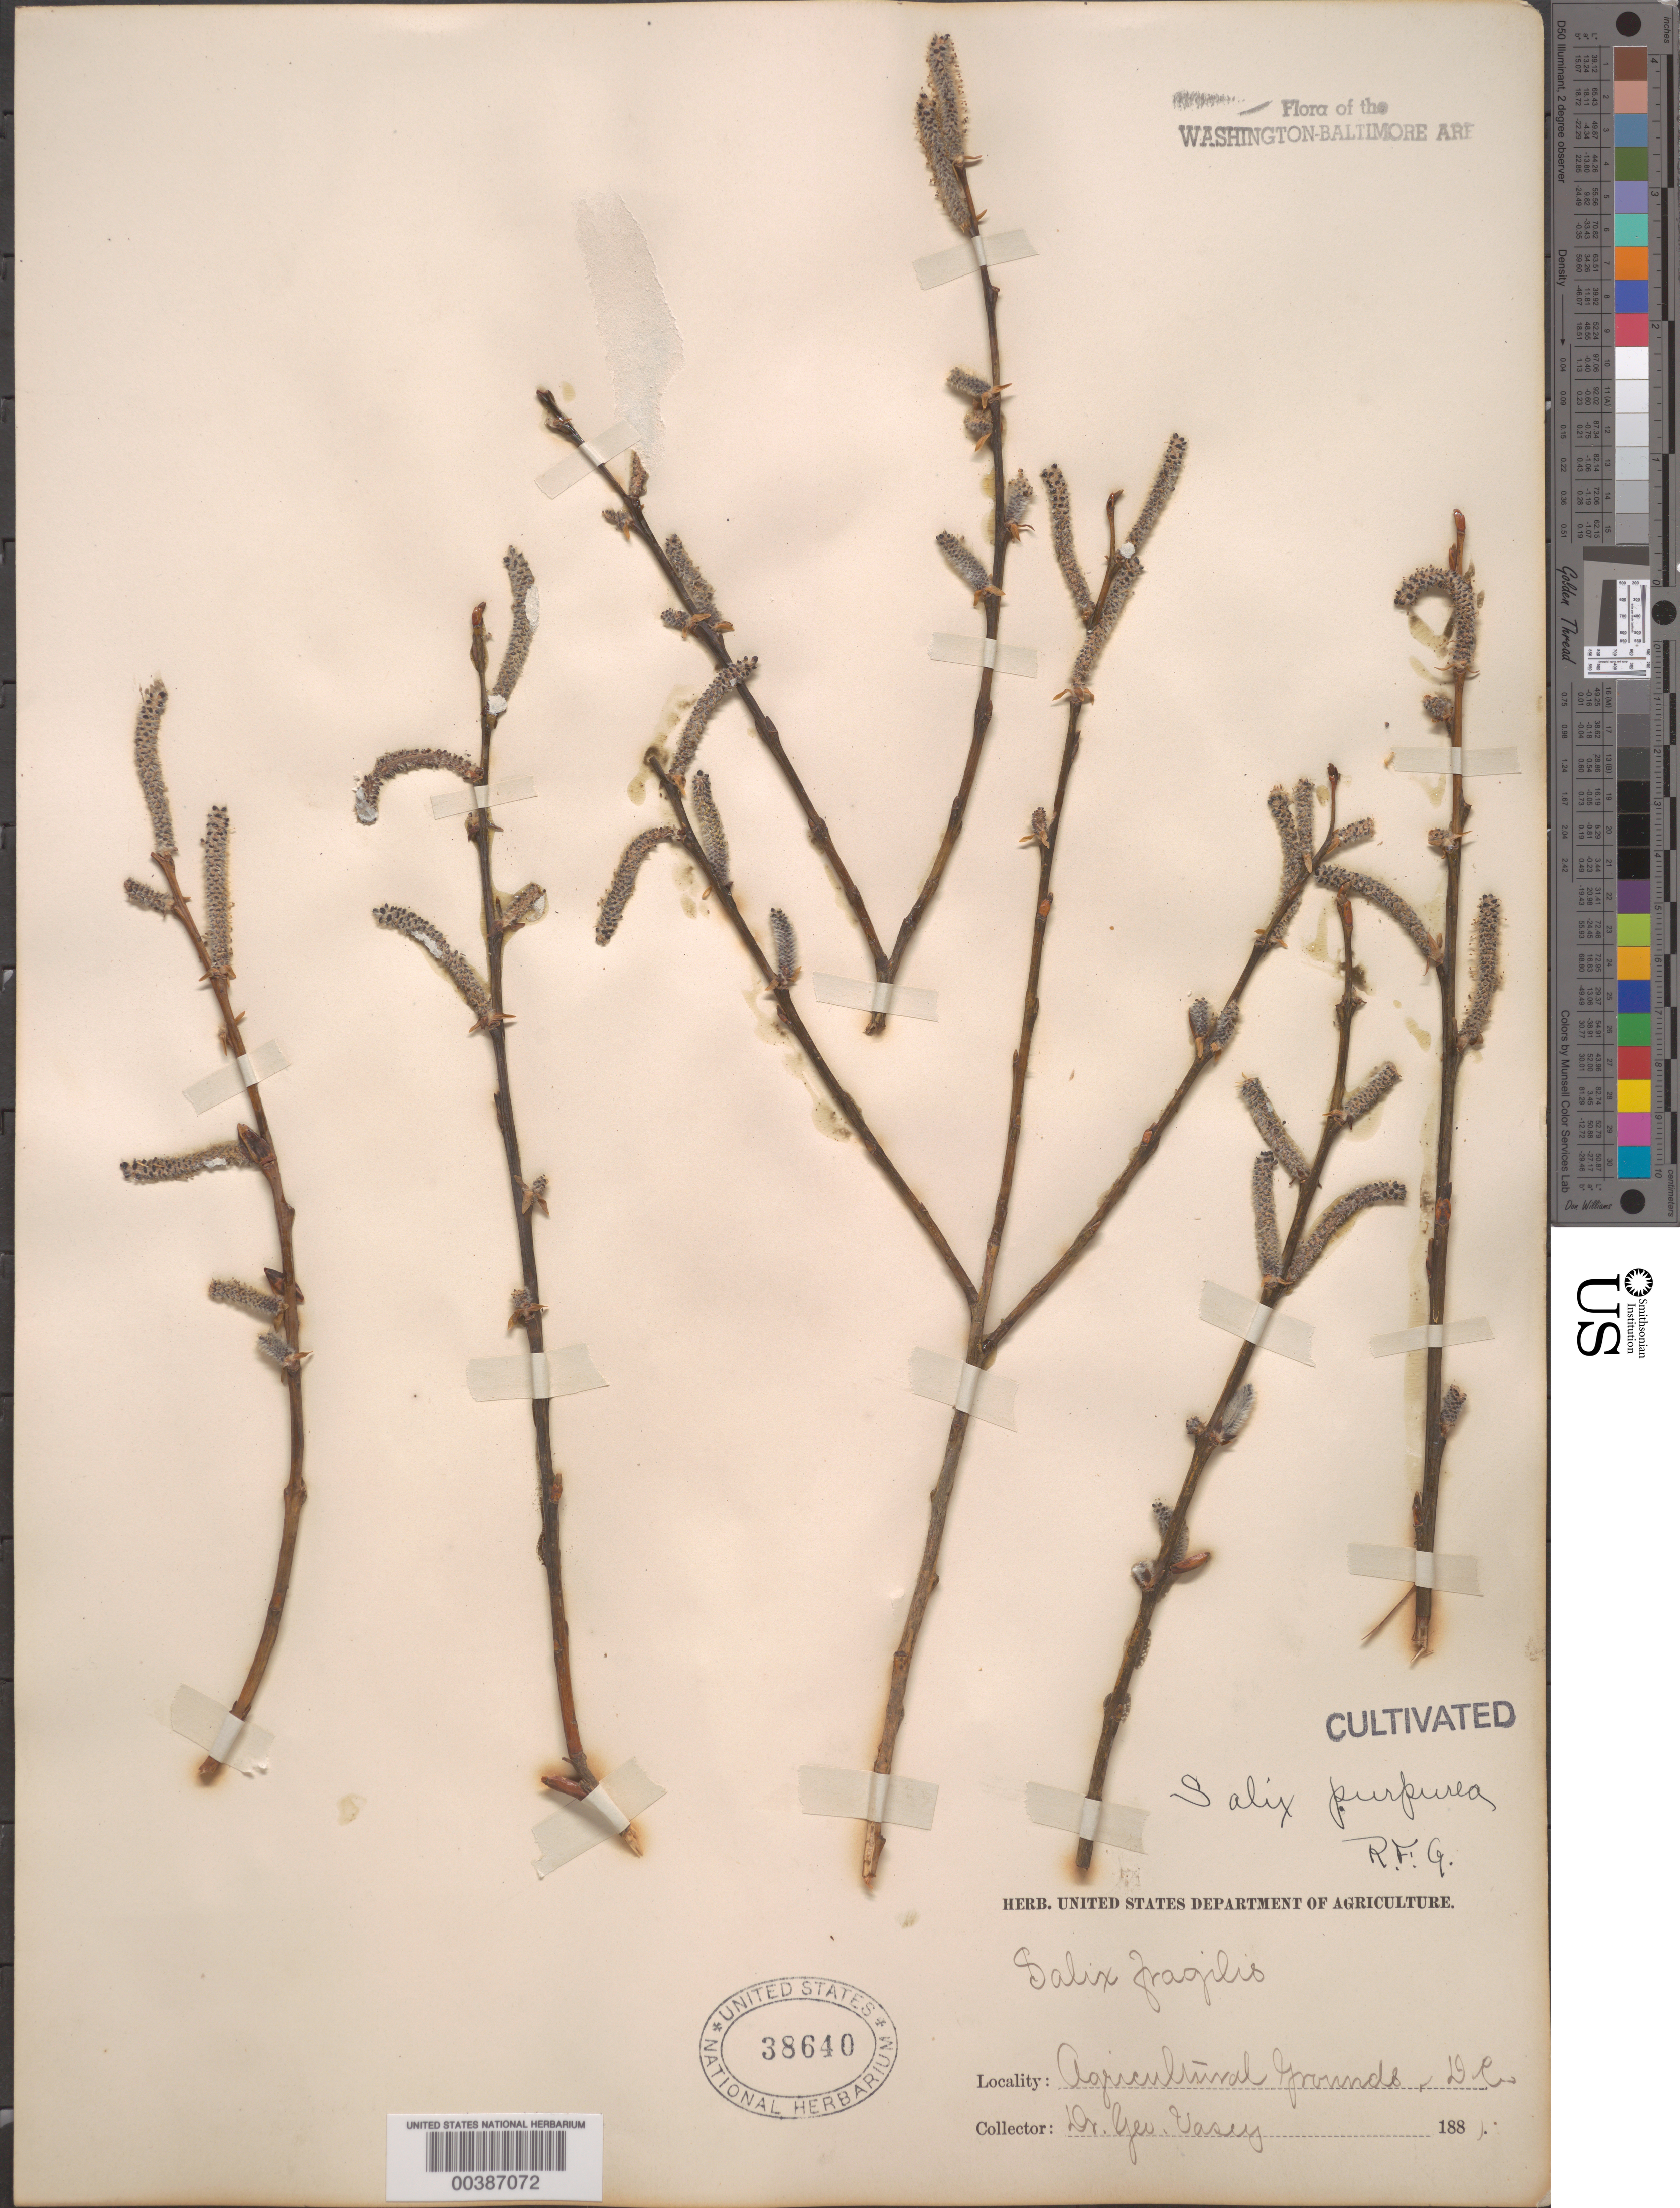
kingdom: Plantae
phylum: Tracheophyta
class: Magnoliopsida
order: Malpighiales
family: Salicaceae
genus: Salix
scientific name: Salix purpurea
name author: L.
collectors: G. Vasey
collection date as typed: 1881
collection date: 1881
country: United States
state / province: District of Columbia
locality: Agriculture grounds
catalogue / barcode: US 38640